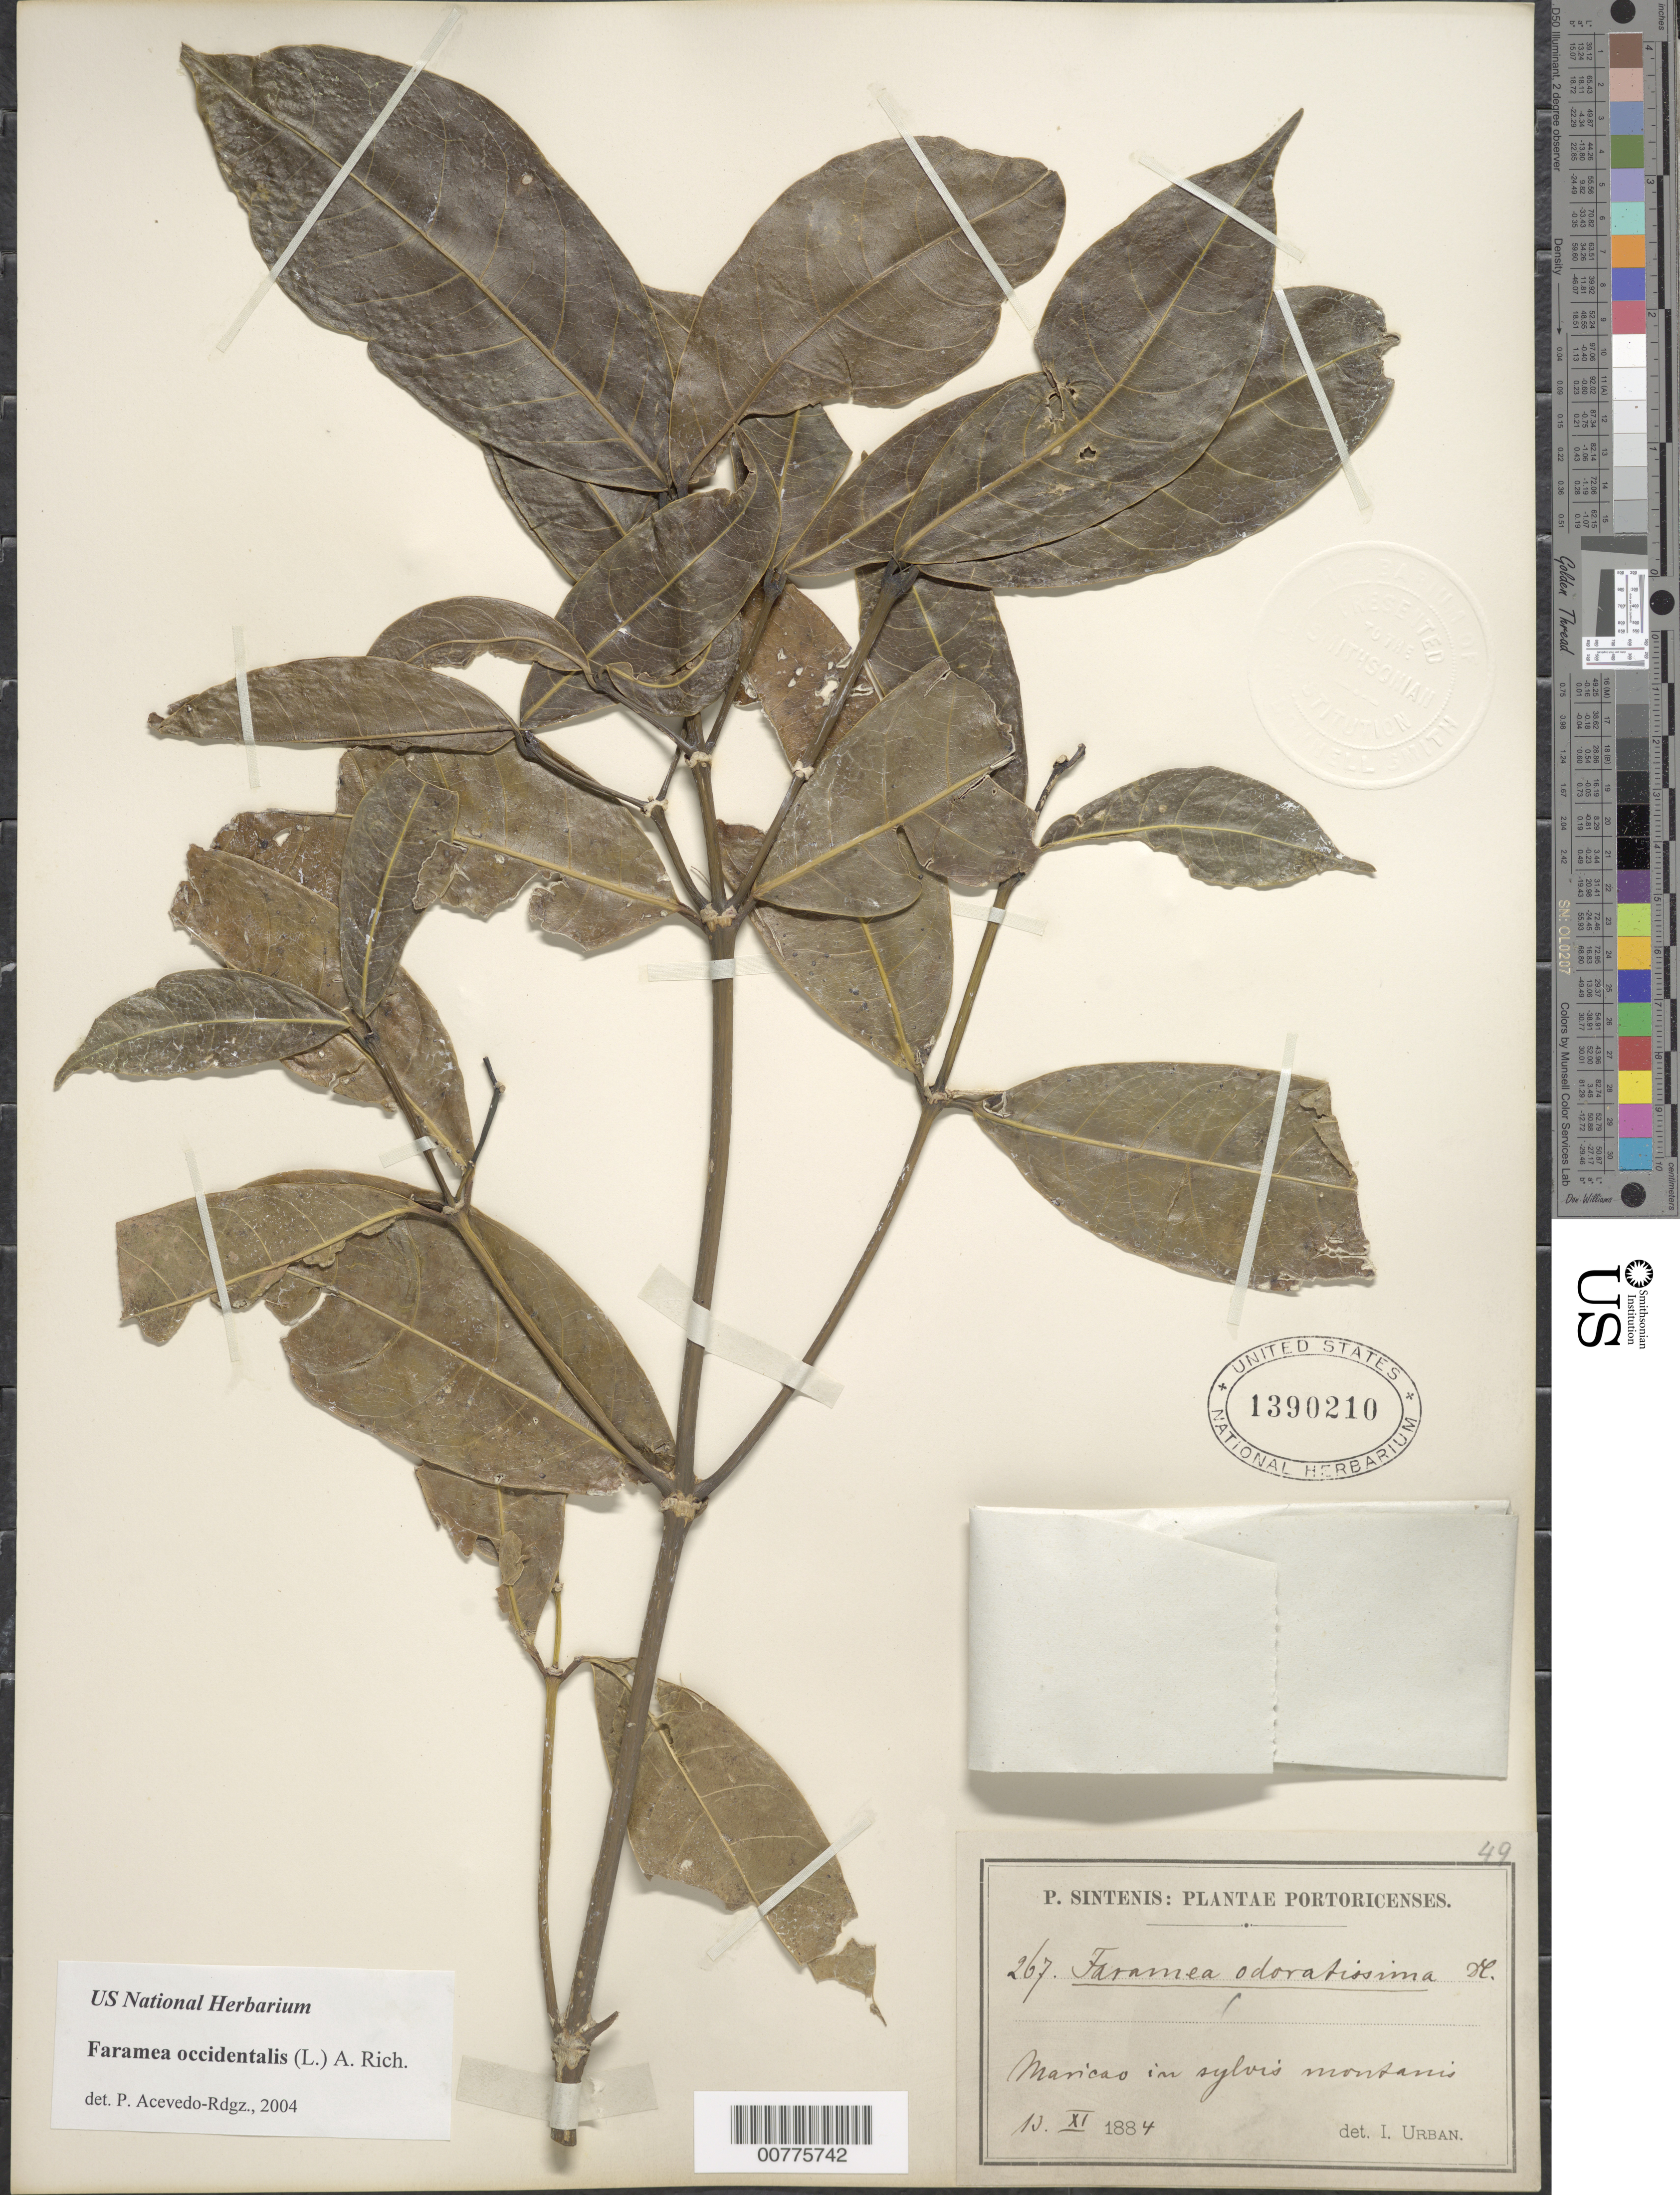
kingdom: Plantae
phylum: Tracheophyta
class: Magnoliopsida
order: Gentianales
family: Rubiaceae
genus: Faramea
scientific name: Faramea occidentalis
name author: (L.) A. Rich.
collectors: P. Sintenis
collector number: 267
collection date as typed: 13 Nov 1884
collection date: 1884-11-13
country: Puerto Rico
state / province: Maricao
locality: Maricao in sylvis montanis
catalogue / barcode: US 1390210